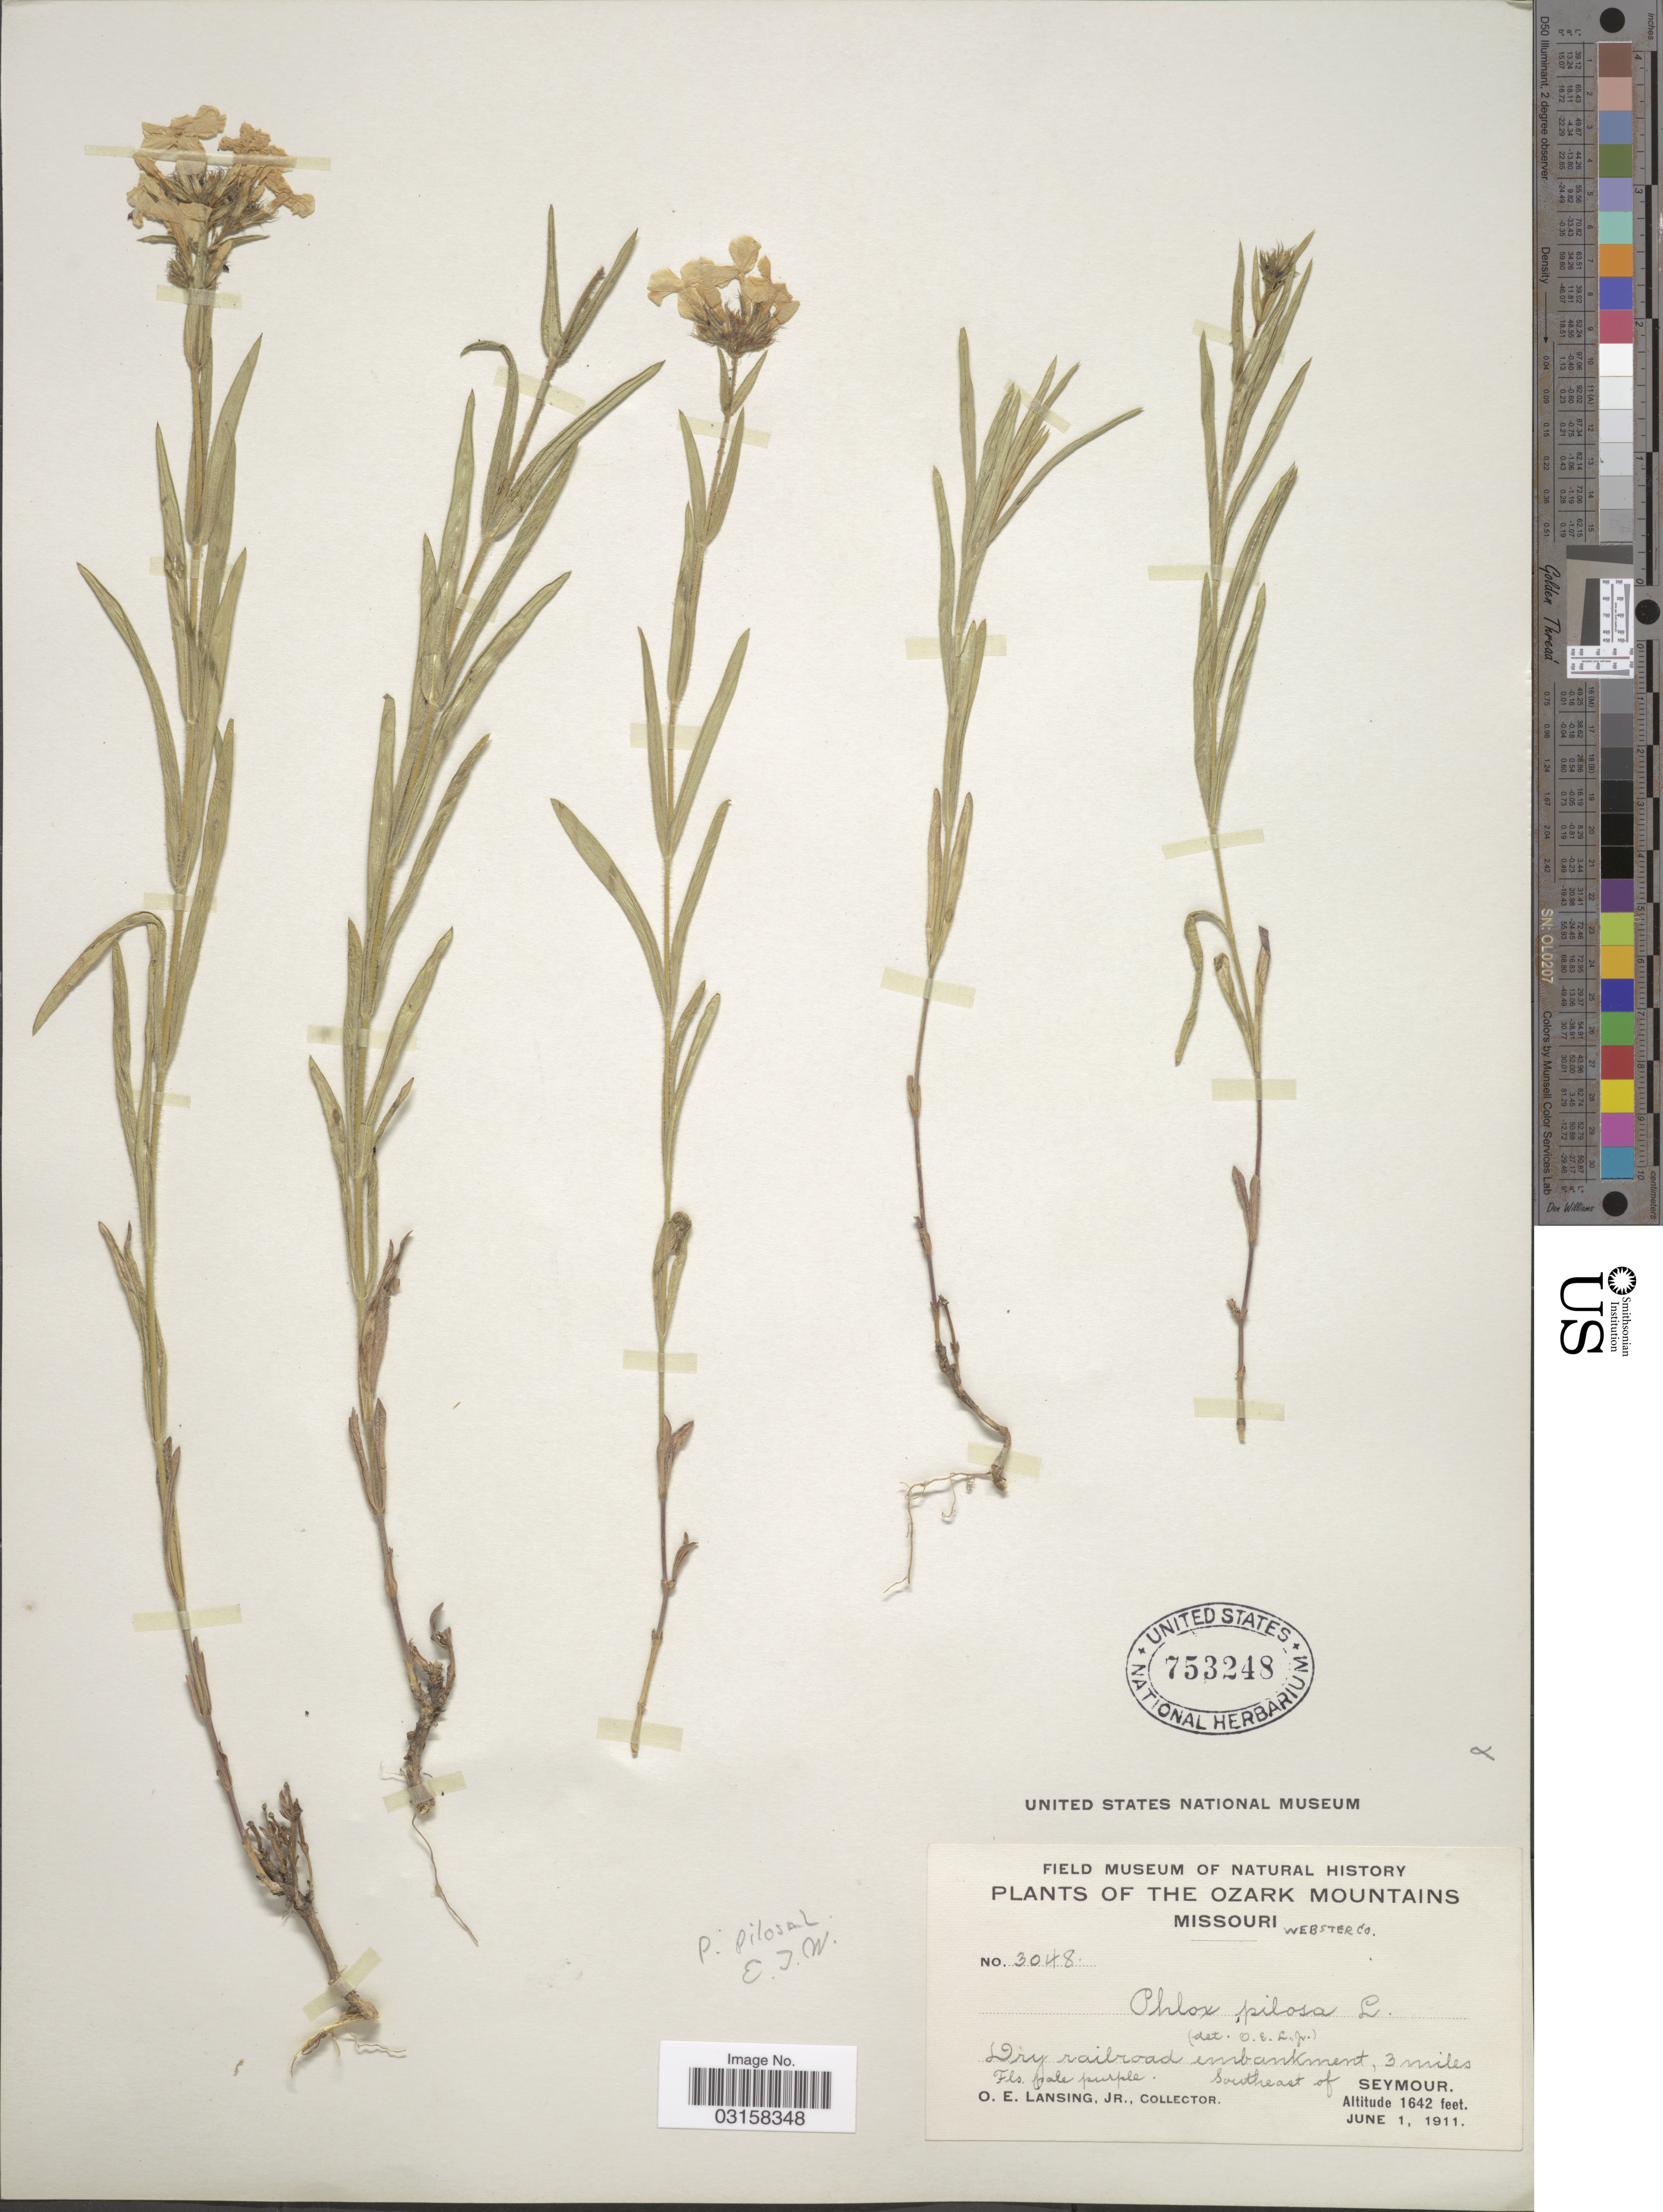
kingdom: Plantae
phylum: Tracheophyta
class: Magnoliopsida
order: Ericales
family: Polemoniaceae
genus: Phlox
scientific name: Phlox pilosa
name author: L.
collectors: O. Lansing Jr.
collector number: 3048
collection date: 1911-06-01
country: United States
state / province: Missouri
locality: The Ozark Mountains. Webster Co. Dry railroad embankment, 3 miles southeast of Seymour.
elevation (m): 500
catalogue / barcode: US 753248